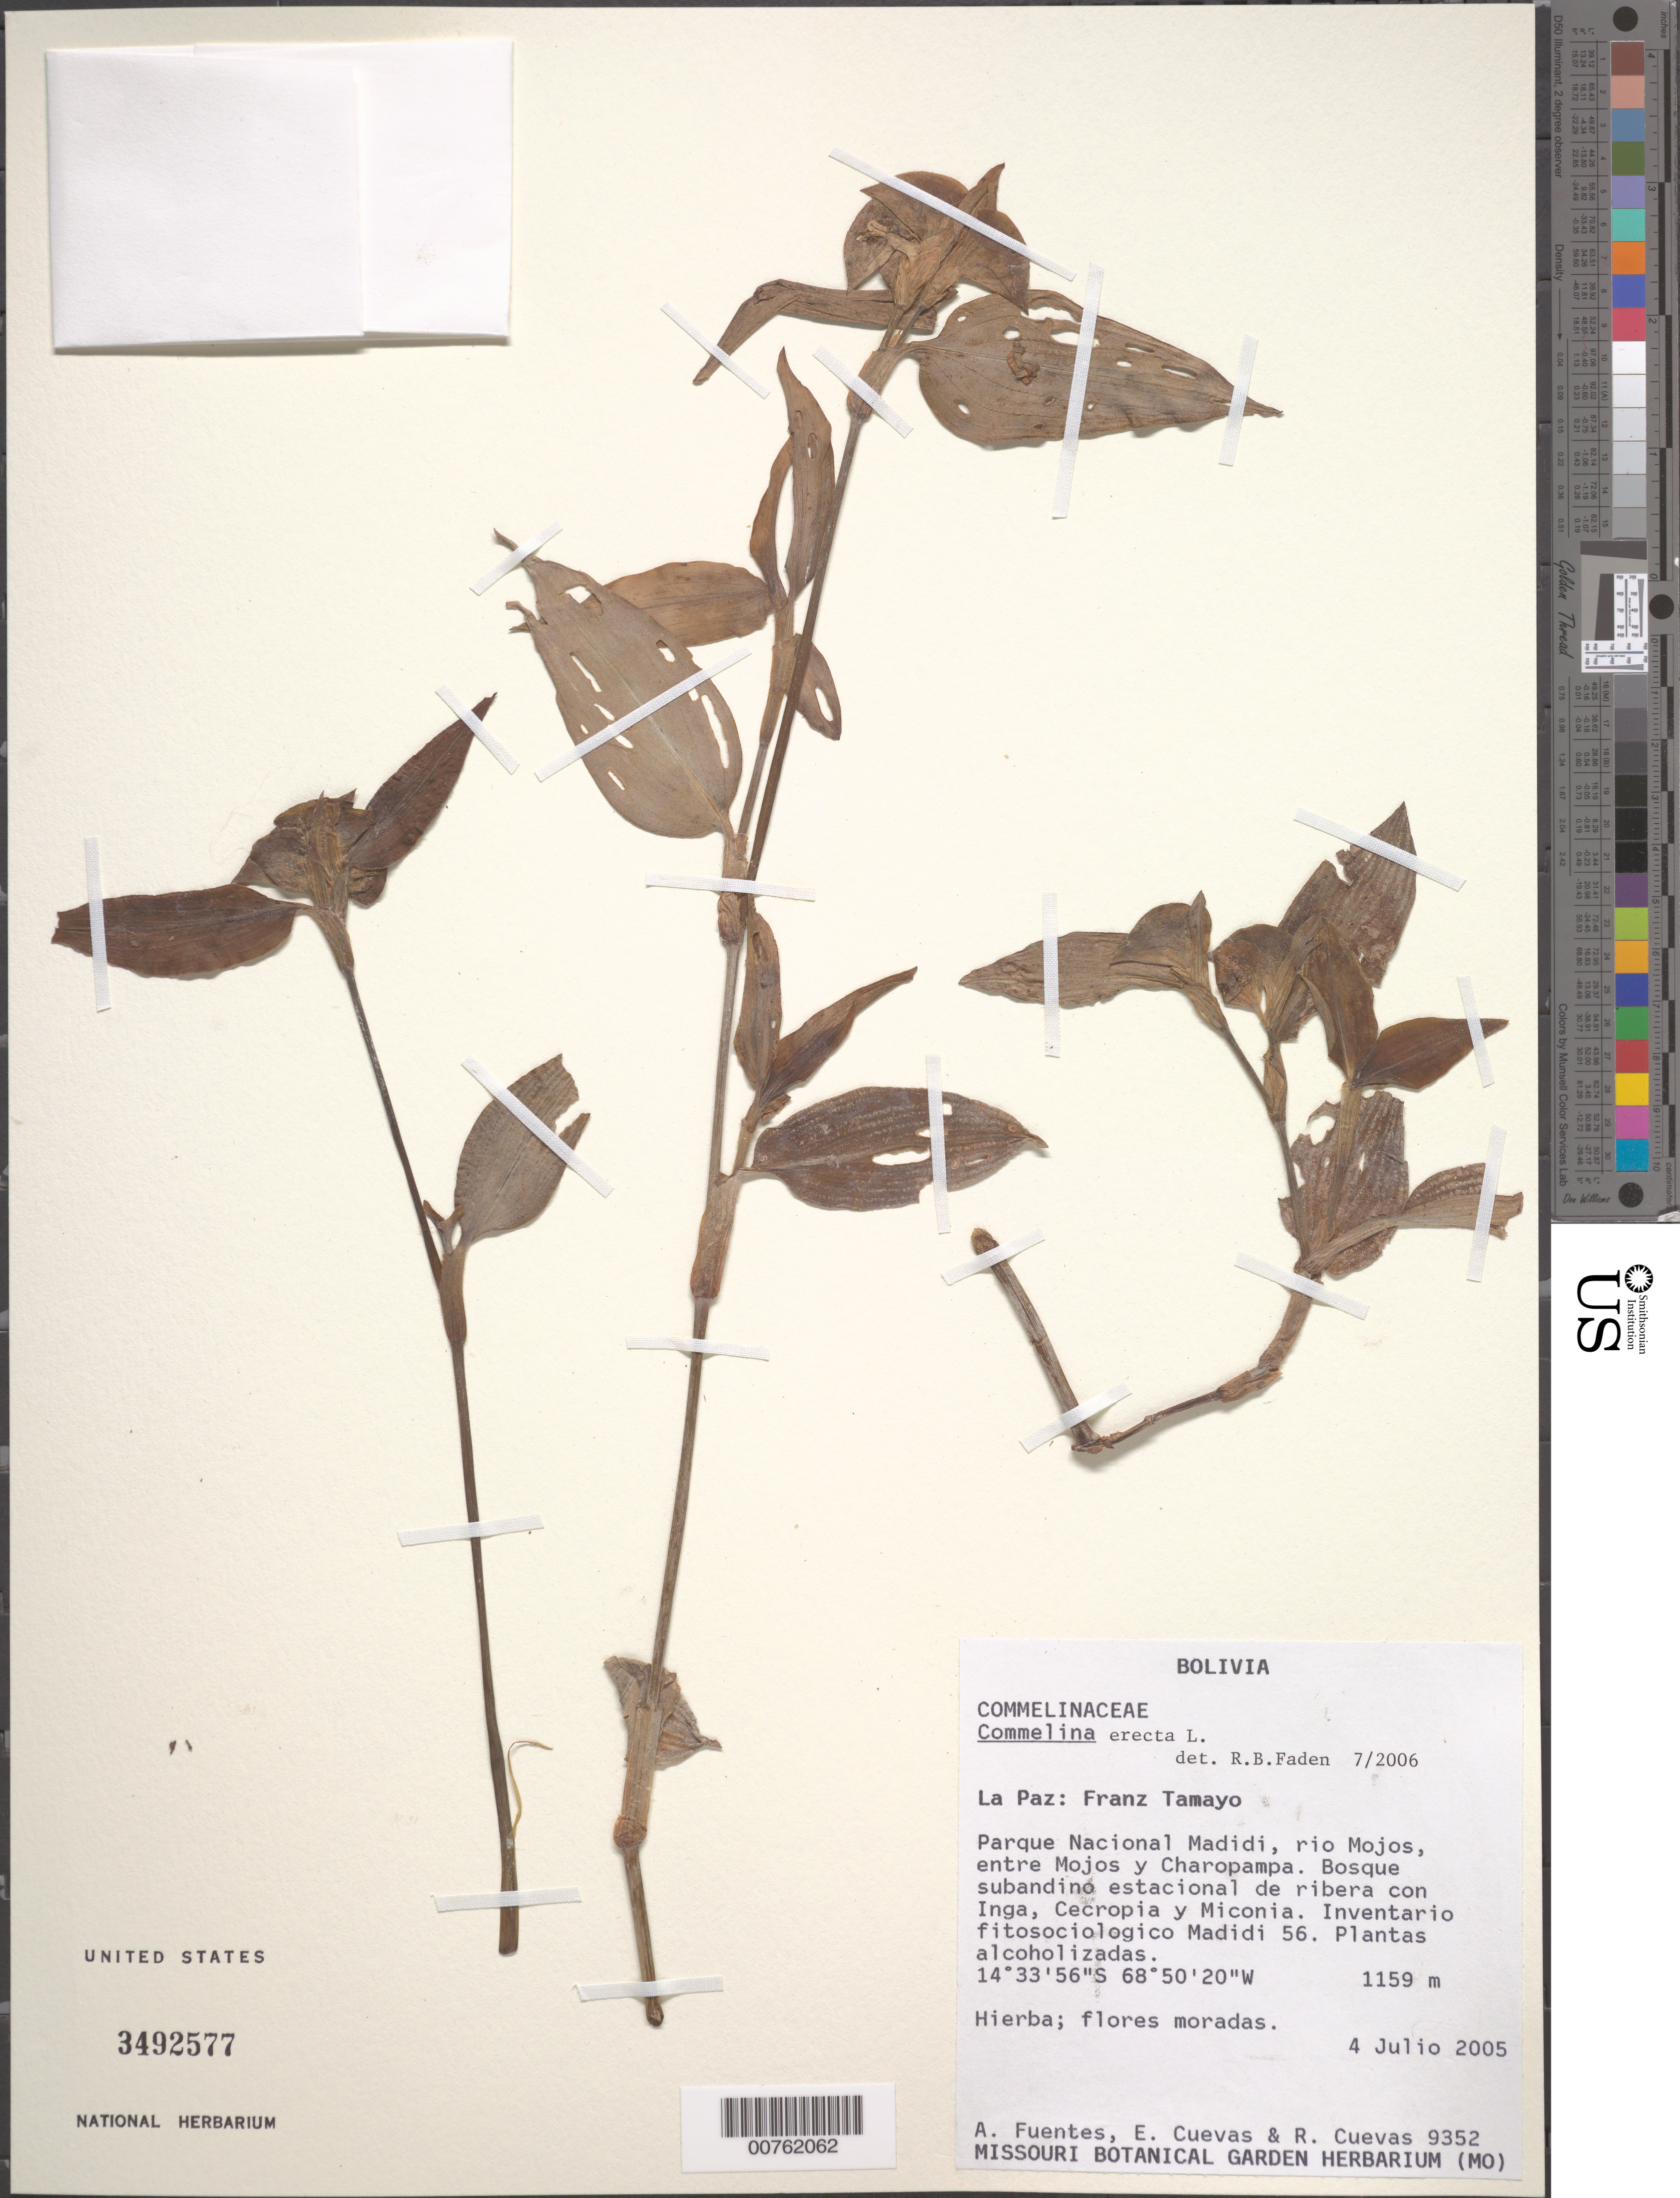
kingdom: Plantae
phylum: Tracheophyta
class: Liliopsida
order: Commelinales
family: Commelinaceae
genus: Commelina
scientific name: Commelina erecta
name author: L.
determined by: Faden, Robert B., (US), Smithsonian Institution - National Museum of Natural History (UNITED STATES)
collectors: A. F. Fuentes C., E. Cuevas & R. Cuevas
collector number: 9352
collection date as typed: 04 Jul 2005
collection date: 2005-07-04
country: Bolivia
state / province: La Paz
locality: Franz Tamayo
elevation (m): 1159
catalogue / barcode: US 3492577